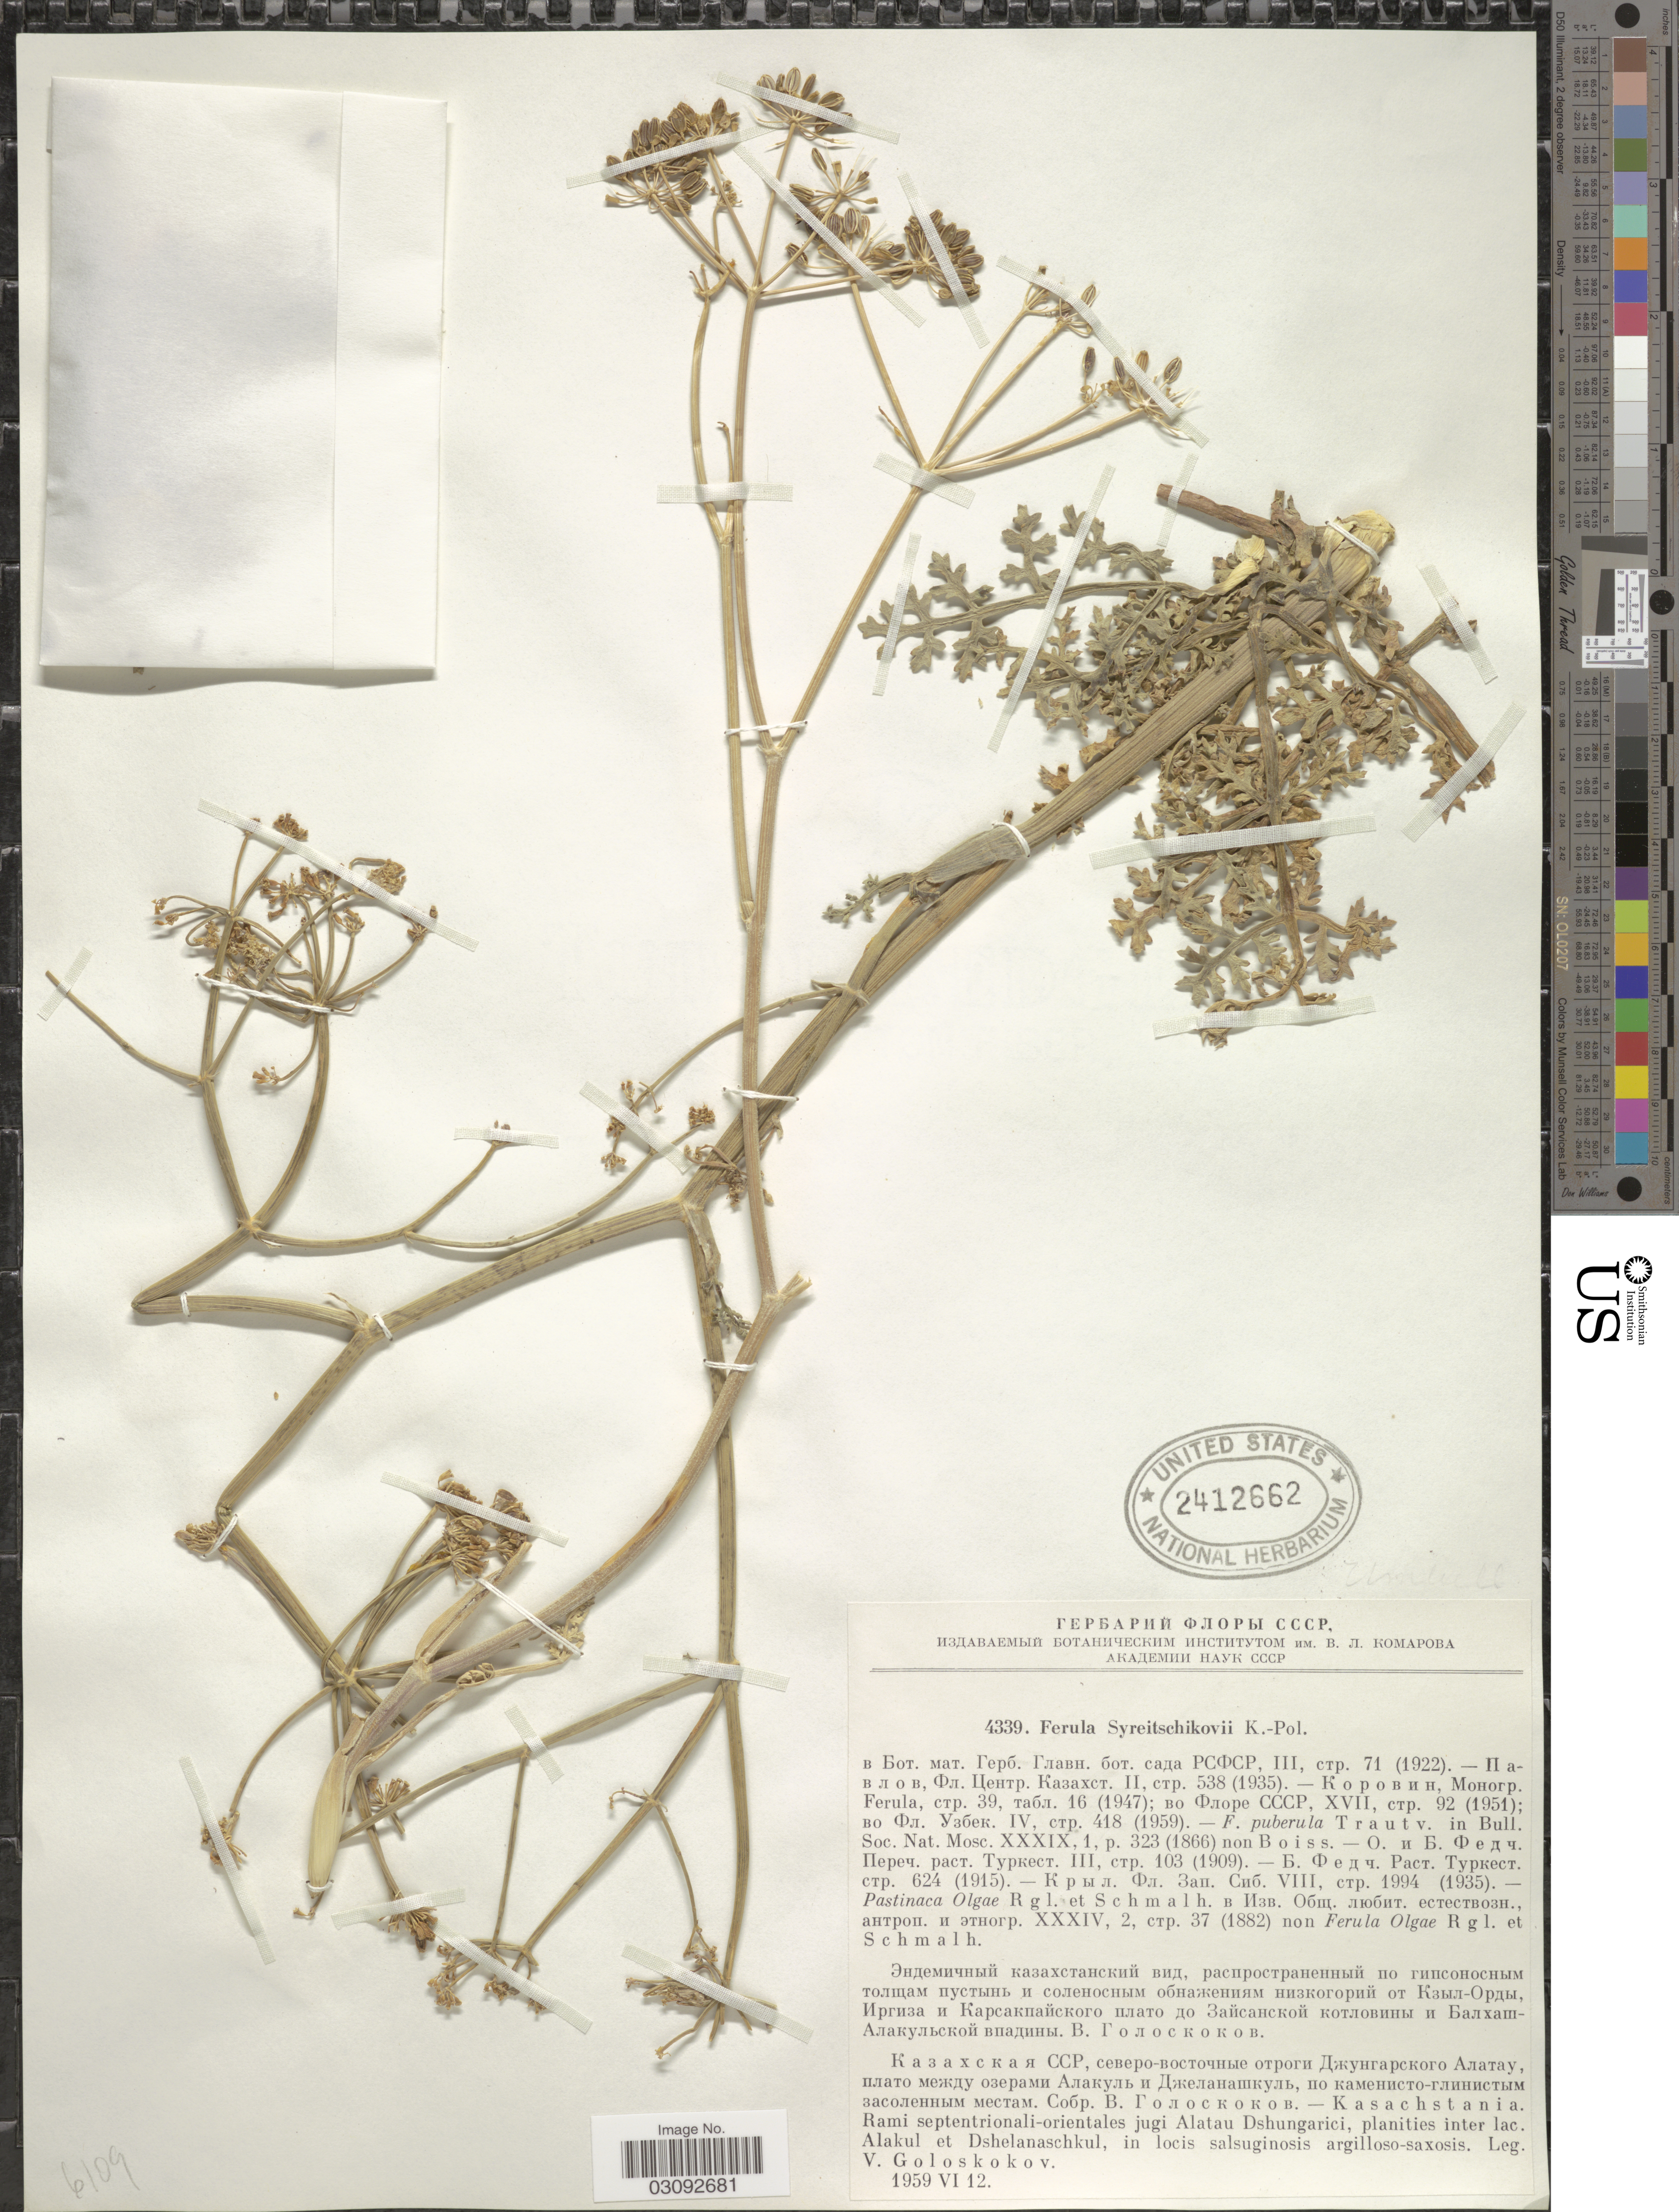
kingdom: Plantae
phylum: Tracheophyta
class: Magnoliopsida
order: Apiales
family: Apiaceae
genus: Ferula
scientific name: Ferula syreitschikowii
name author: Koso-Pol.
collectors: V. P. Goloskokov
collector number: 4339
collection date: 1959-06-12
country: Kazakhstan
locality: Kasachstania. Rami septentrionali-orientalis jugi Alatau Dshungarici, planities inter lac. Alakul et Dshelanaschkul, in locis salsuginosis argilloso-saxosis.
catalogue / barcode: US 2412662